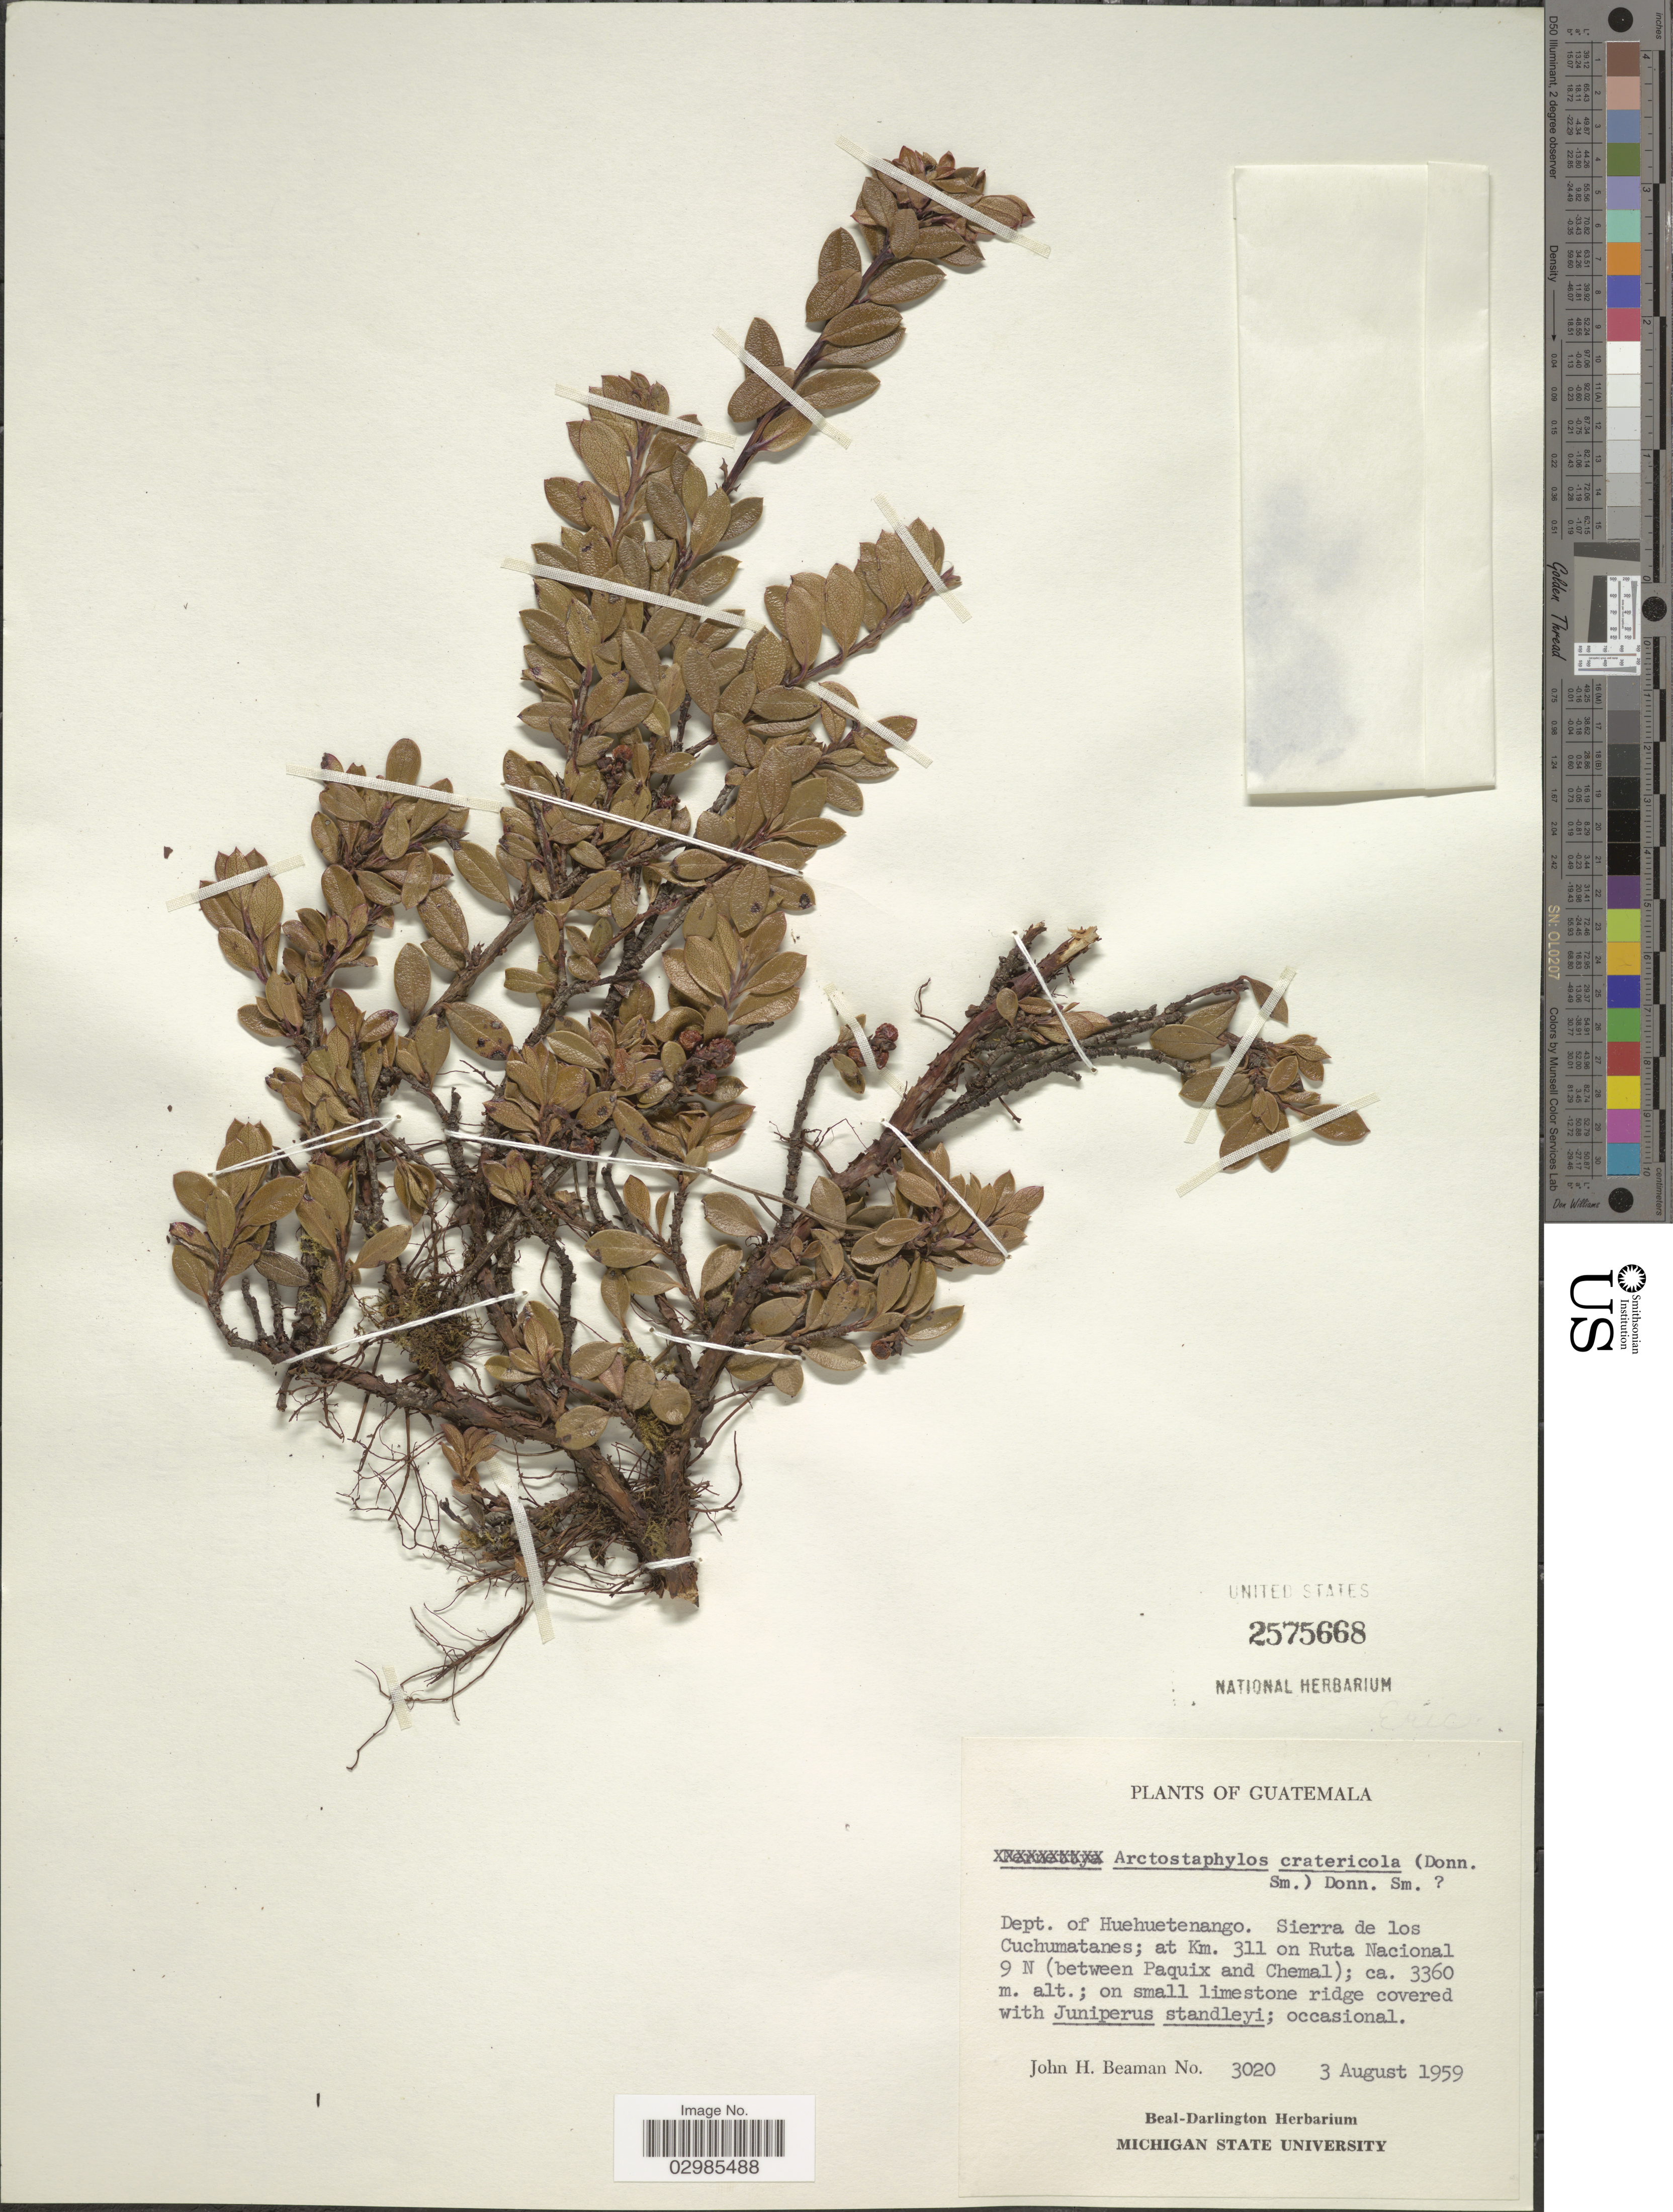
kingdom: Plantae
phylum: Tracheophyta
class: Magnoliopsida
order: Ericales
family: Ericaceae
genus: Arctostaphylos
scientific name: Arctostaphylos uva-ursi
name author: (L.) Spreng.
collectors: J. H. Beaman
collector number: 3020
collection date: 1959-08-03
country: Guatemala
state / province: Huehuetenango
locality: Dept. of Huehuetenango, Sierra de los Cuchumatanes; at Km. 311 on Ruta Nacional 9 N (between Paquix and Chemal).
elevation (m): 3360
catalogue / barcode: US 2575668